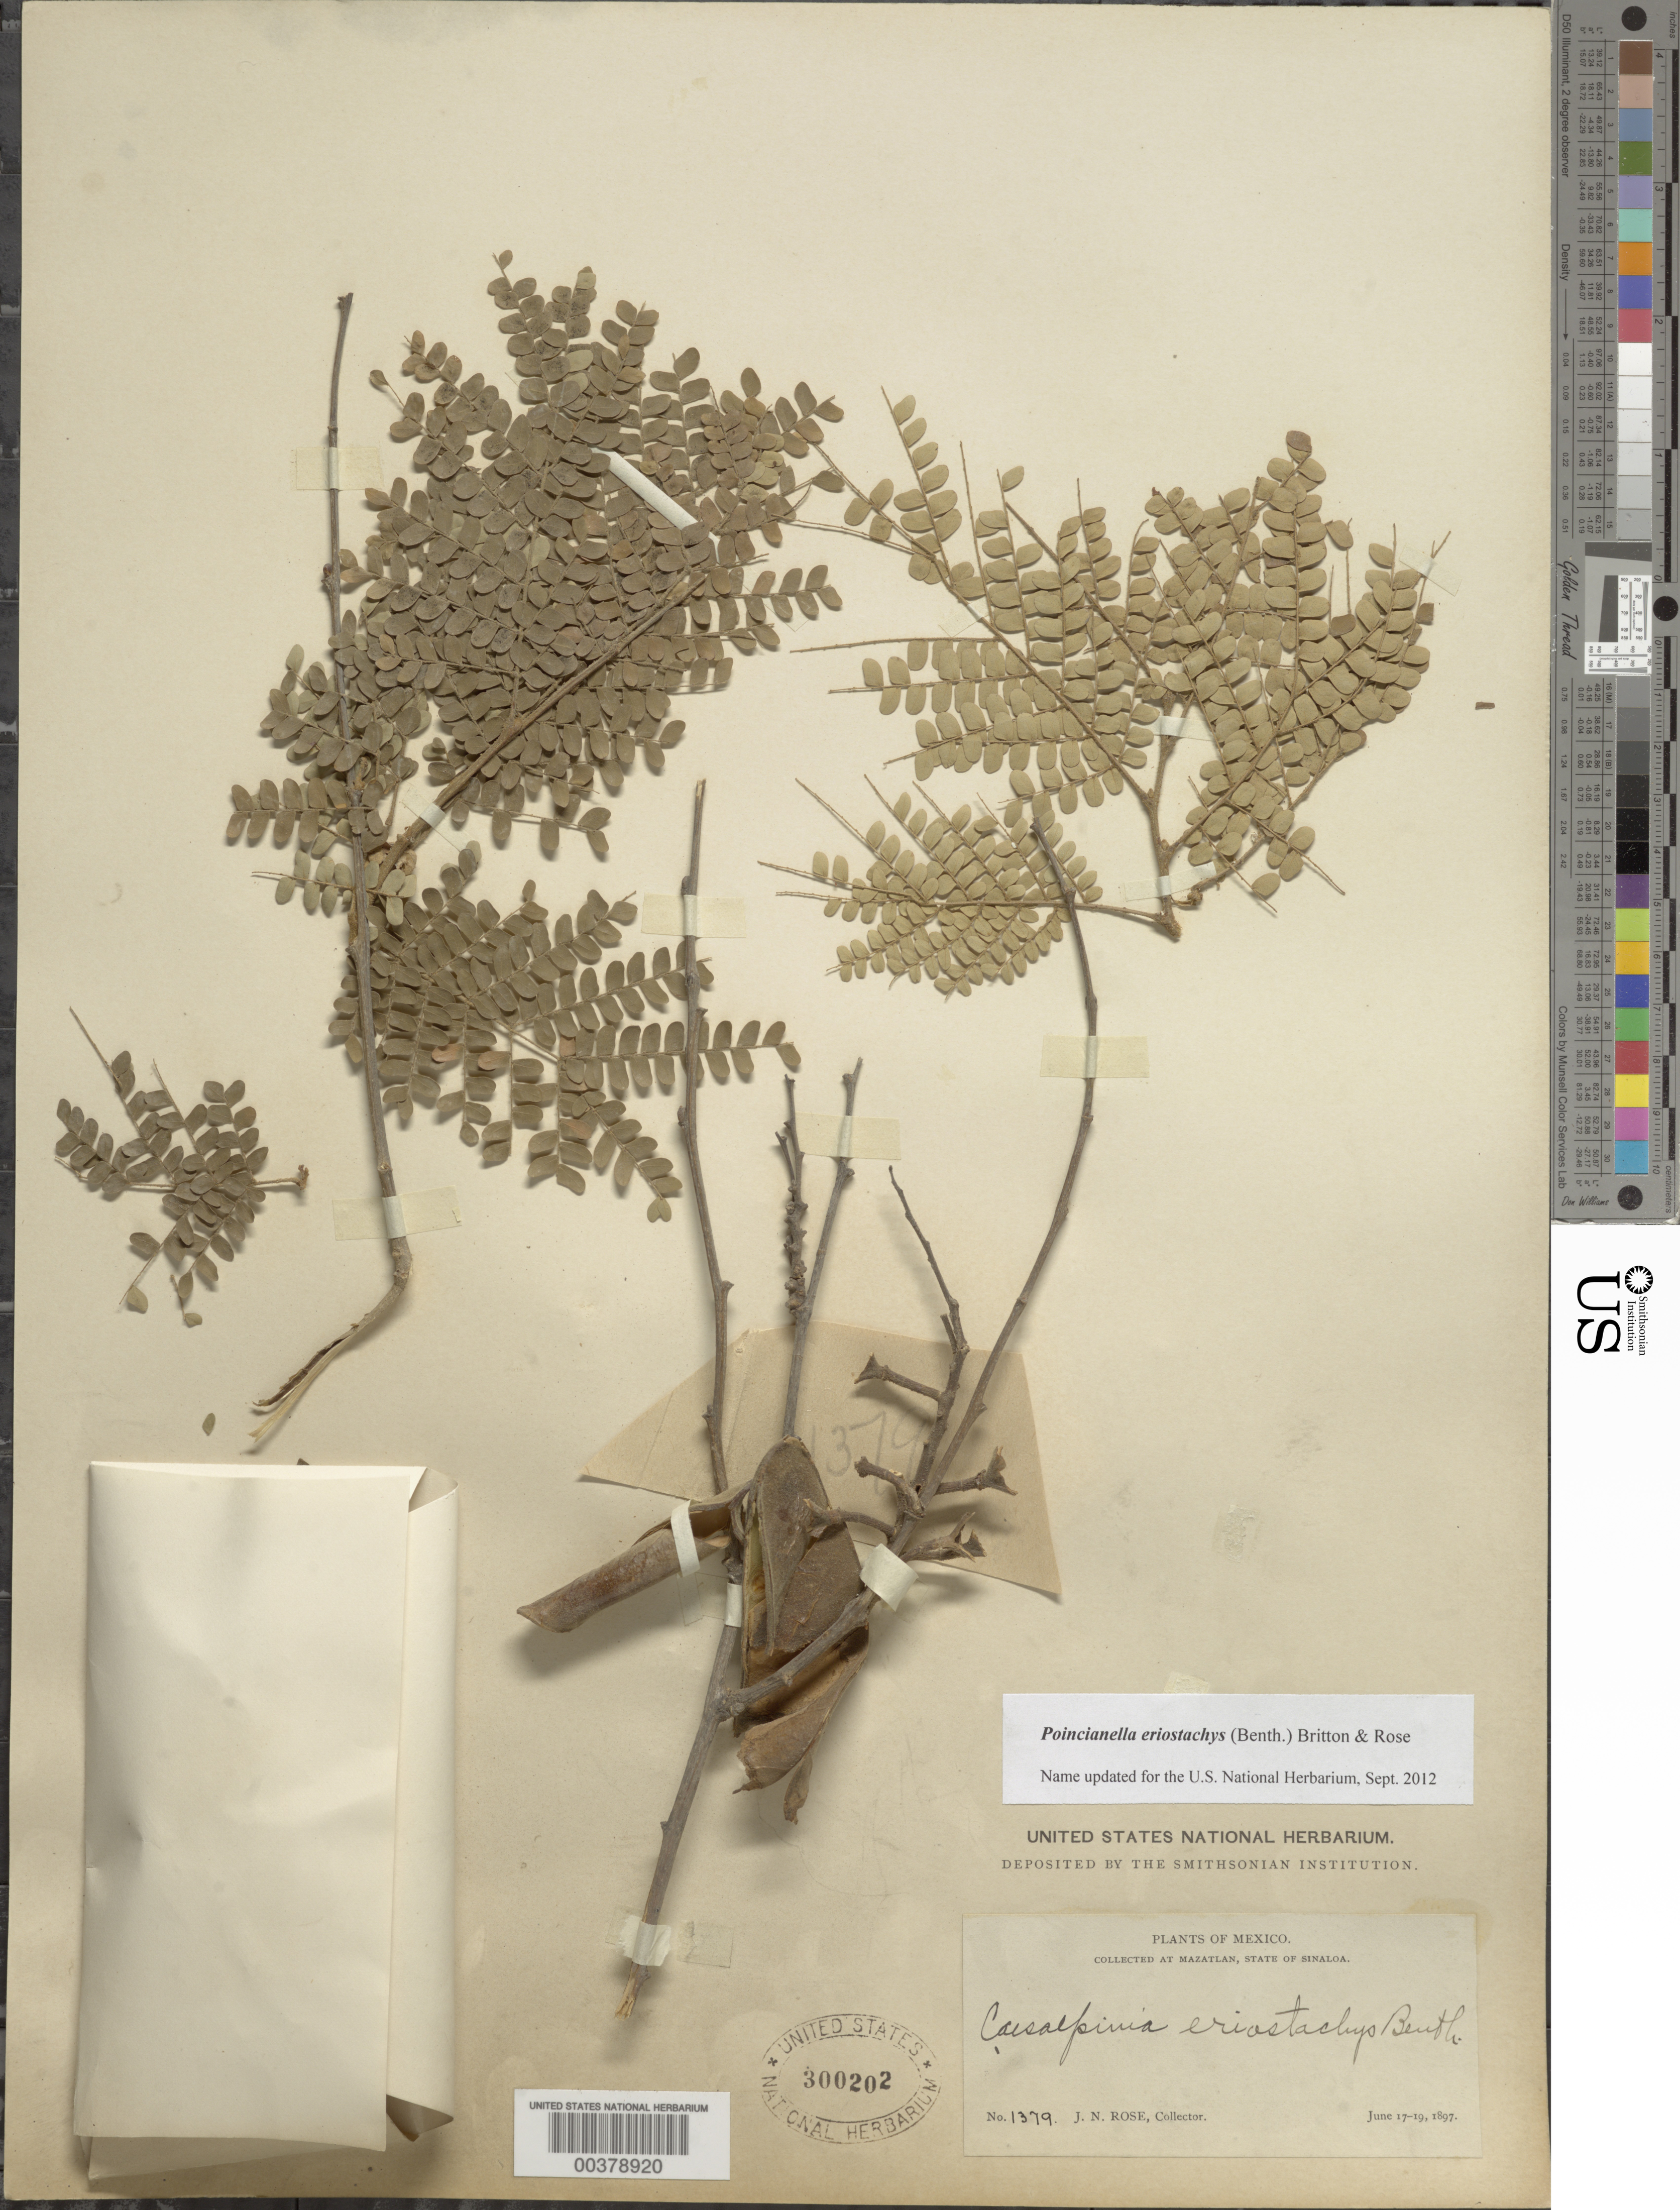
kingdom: Plantae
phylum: Tracheophyta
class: Magnoliopsida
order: Fabales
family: Fabaceae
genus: Cenostigma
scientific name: Cenostigma eriostachys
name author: (Benth.) Gagnon & G.P. Lewis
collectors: J. N. Rose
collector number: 1379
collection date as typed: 17 Jun 1897 to 19 Jun 1897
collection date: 1897-06-17/1897-06-19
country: Mexico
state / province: Sinaloa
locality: Mazatlan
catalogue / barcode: US 300202